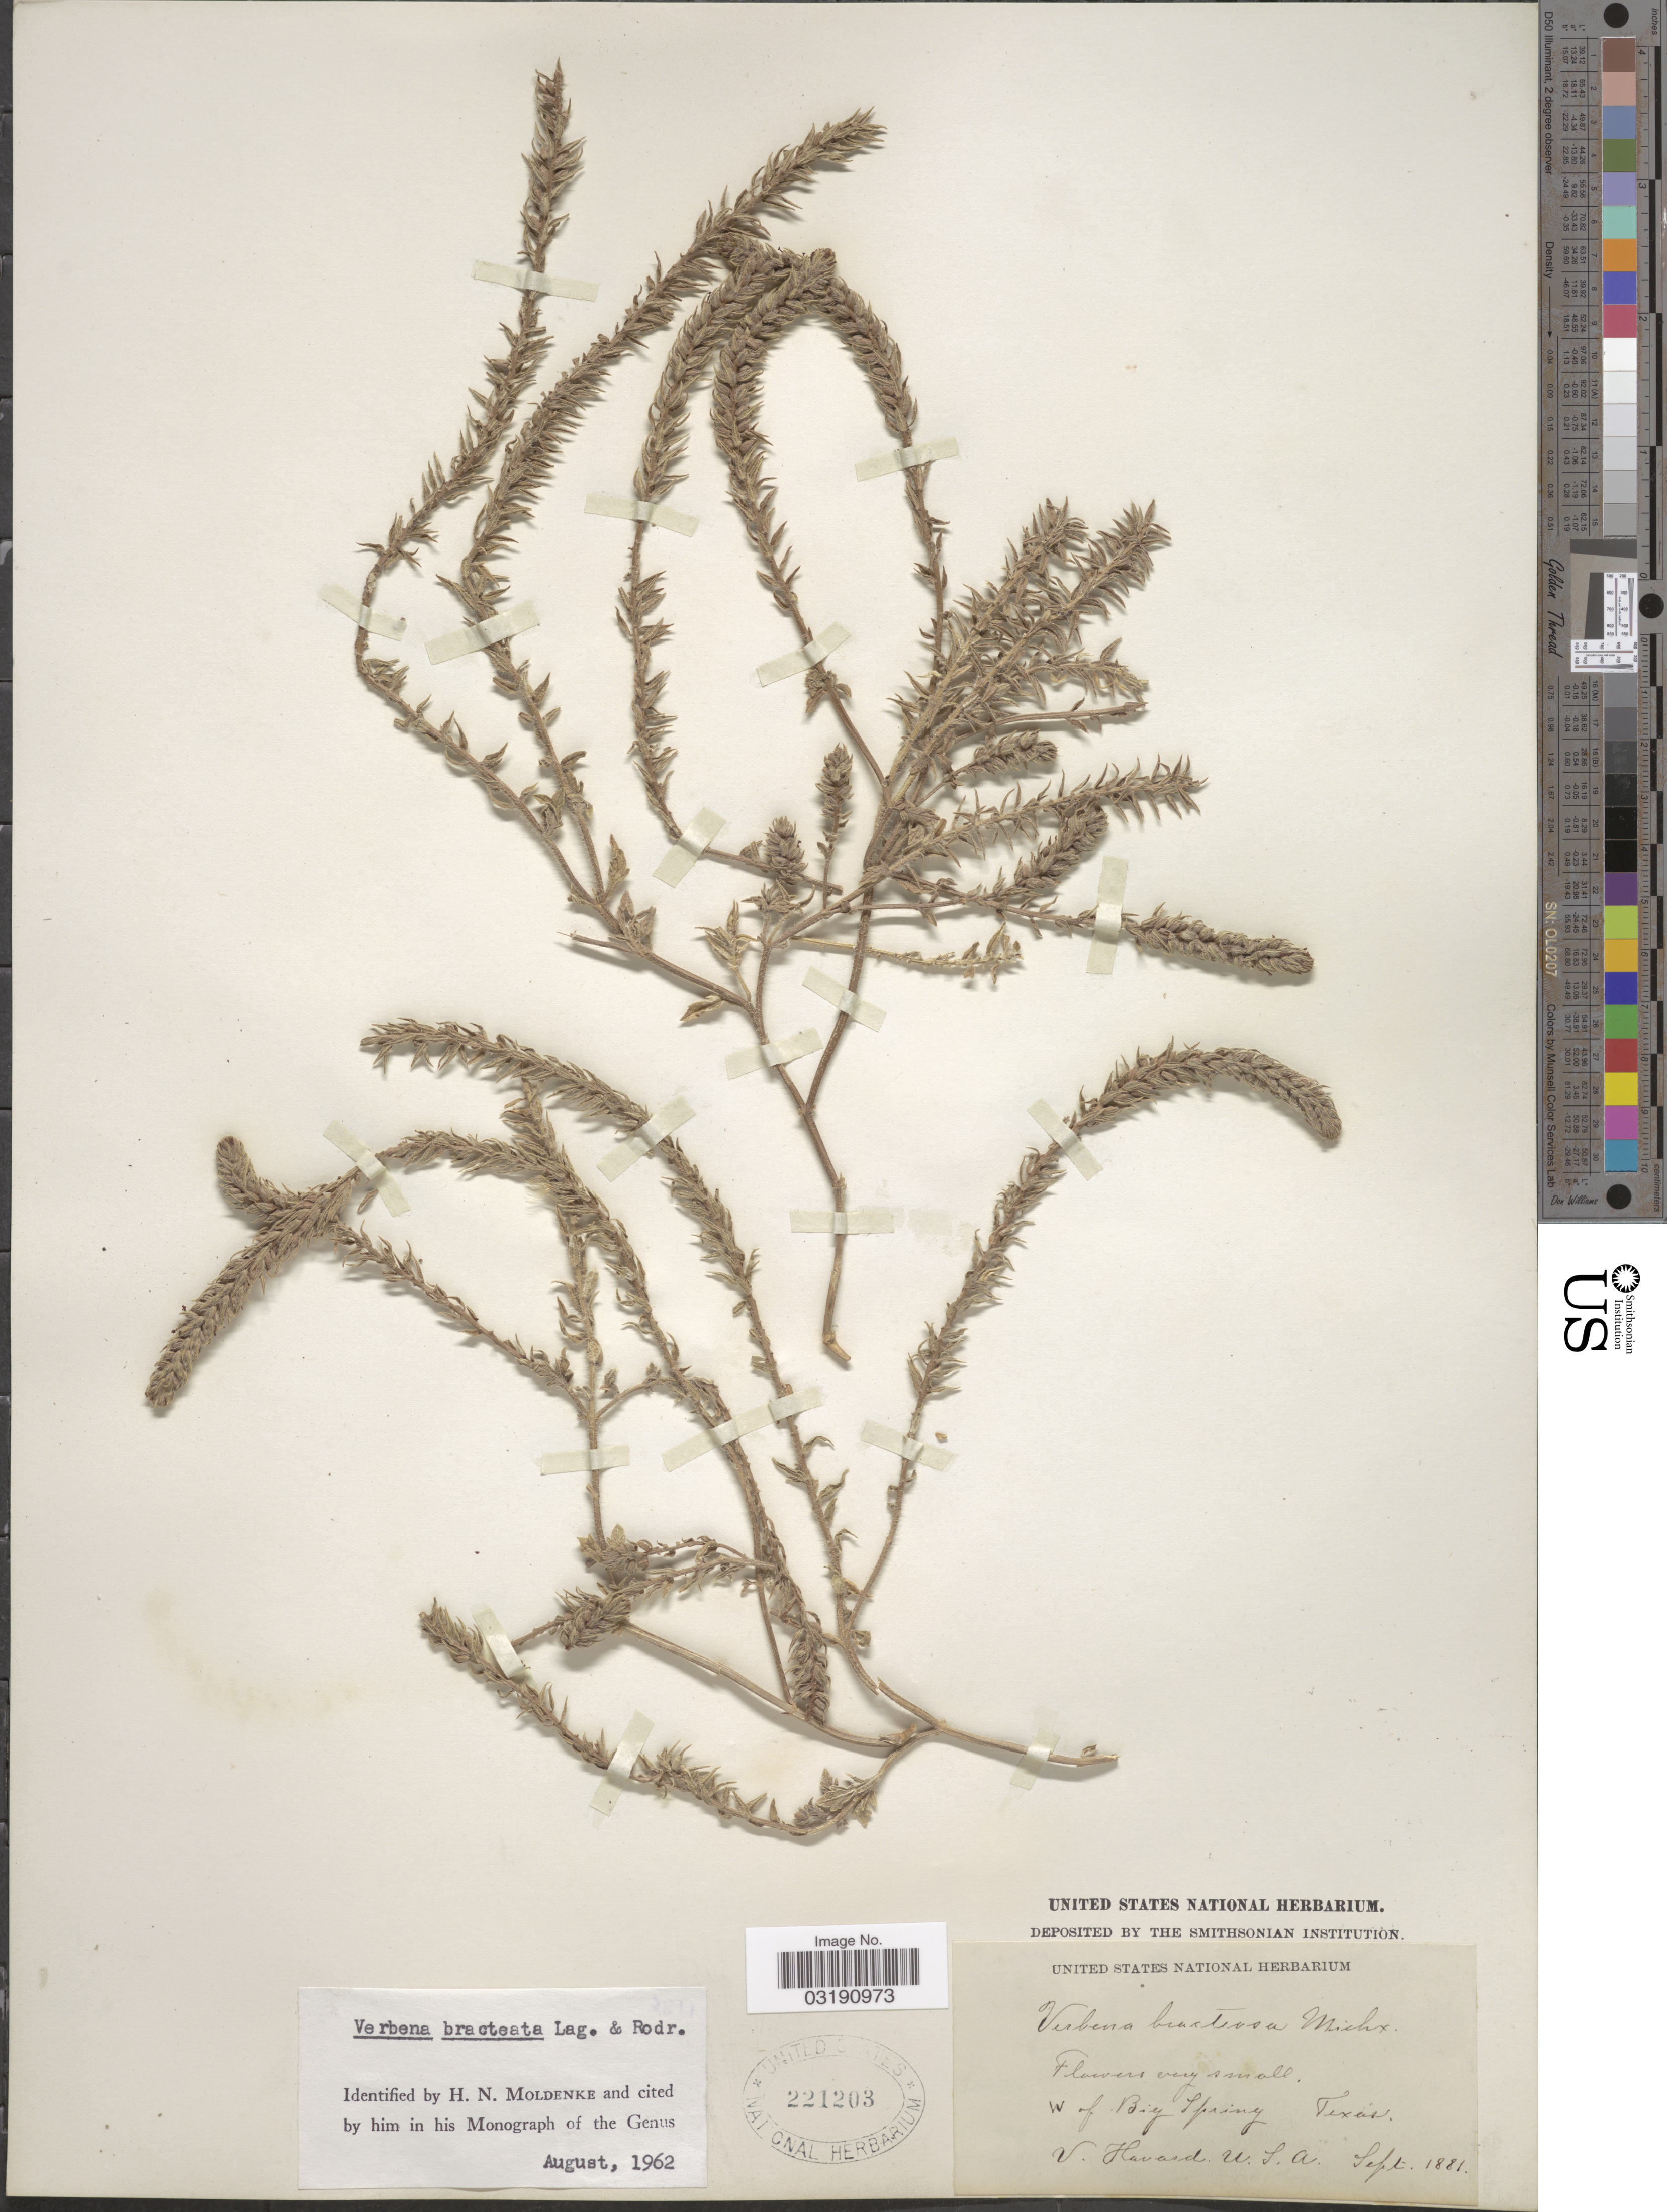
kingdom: Plantae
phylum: Tracheophyta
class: Magnoliopsida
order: Lamiales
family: Verbenaceae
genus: Verbena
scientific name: Verbena bracteata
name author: Cav. ex Lag. & Rodr.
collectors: V. Havard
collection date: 1881-09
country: United States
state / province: Texas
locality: W of Big Spring.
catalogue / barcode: US 221203